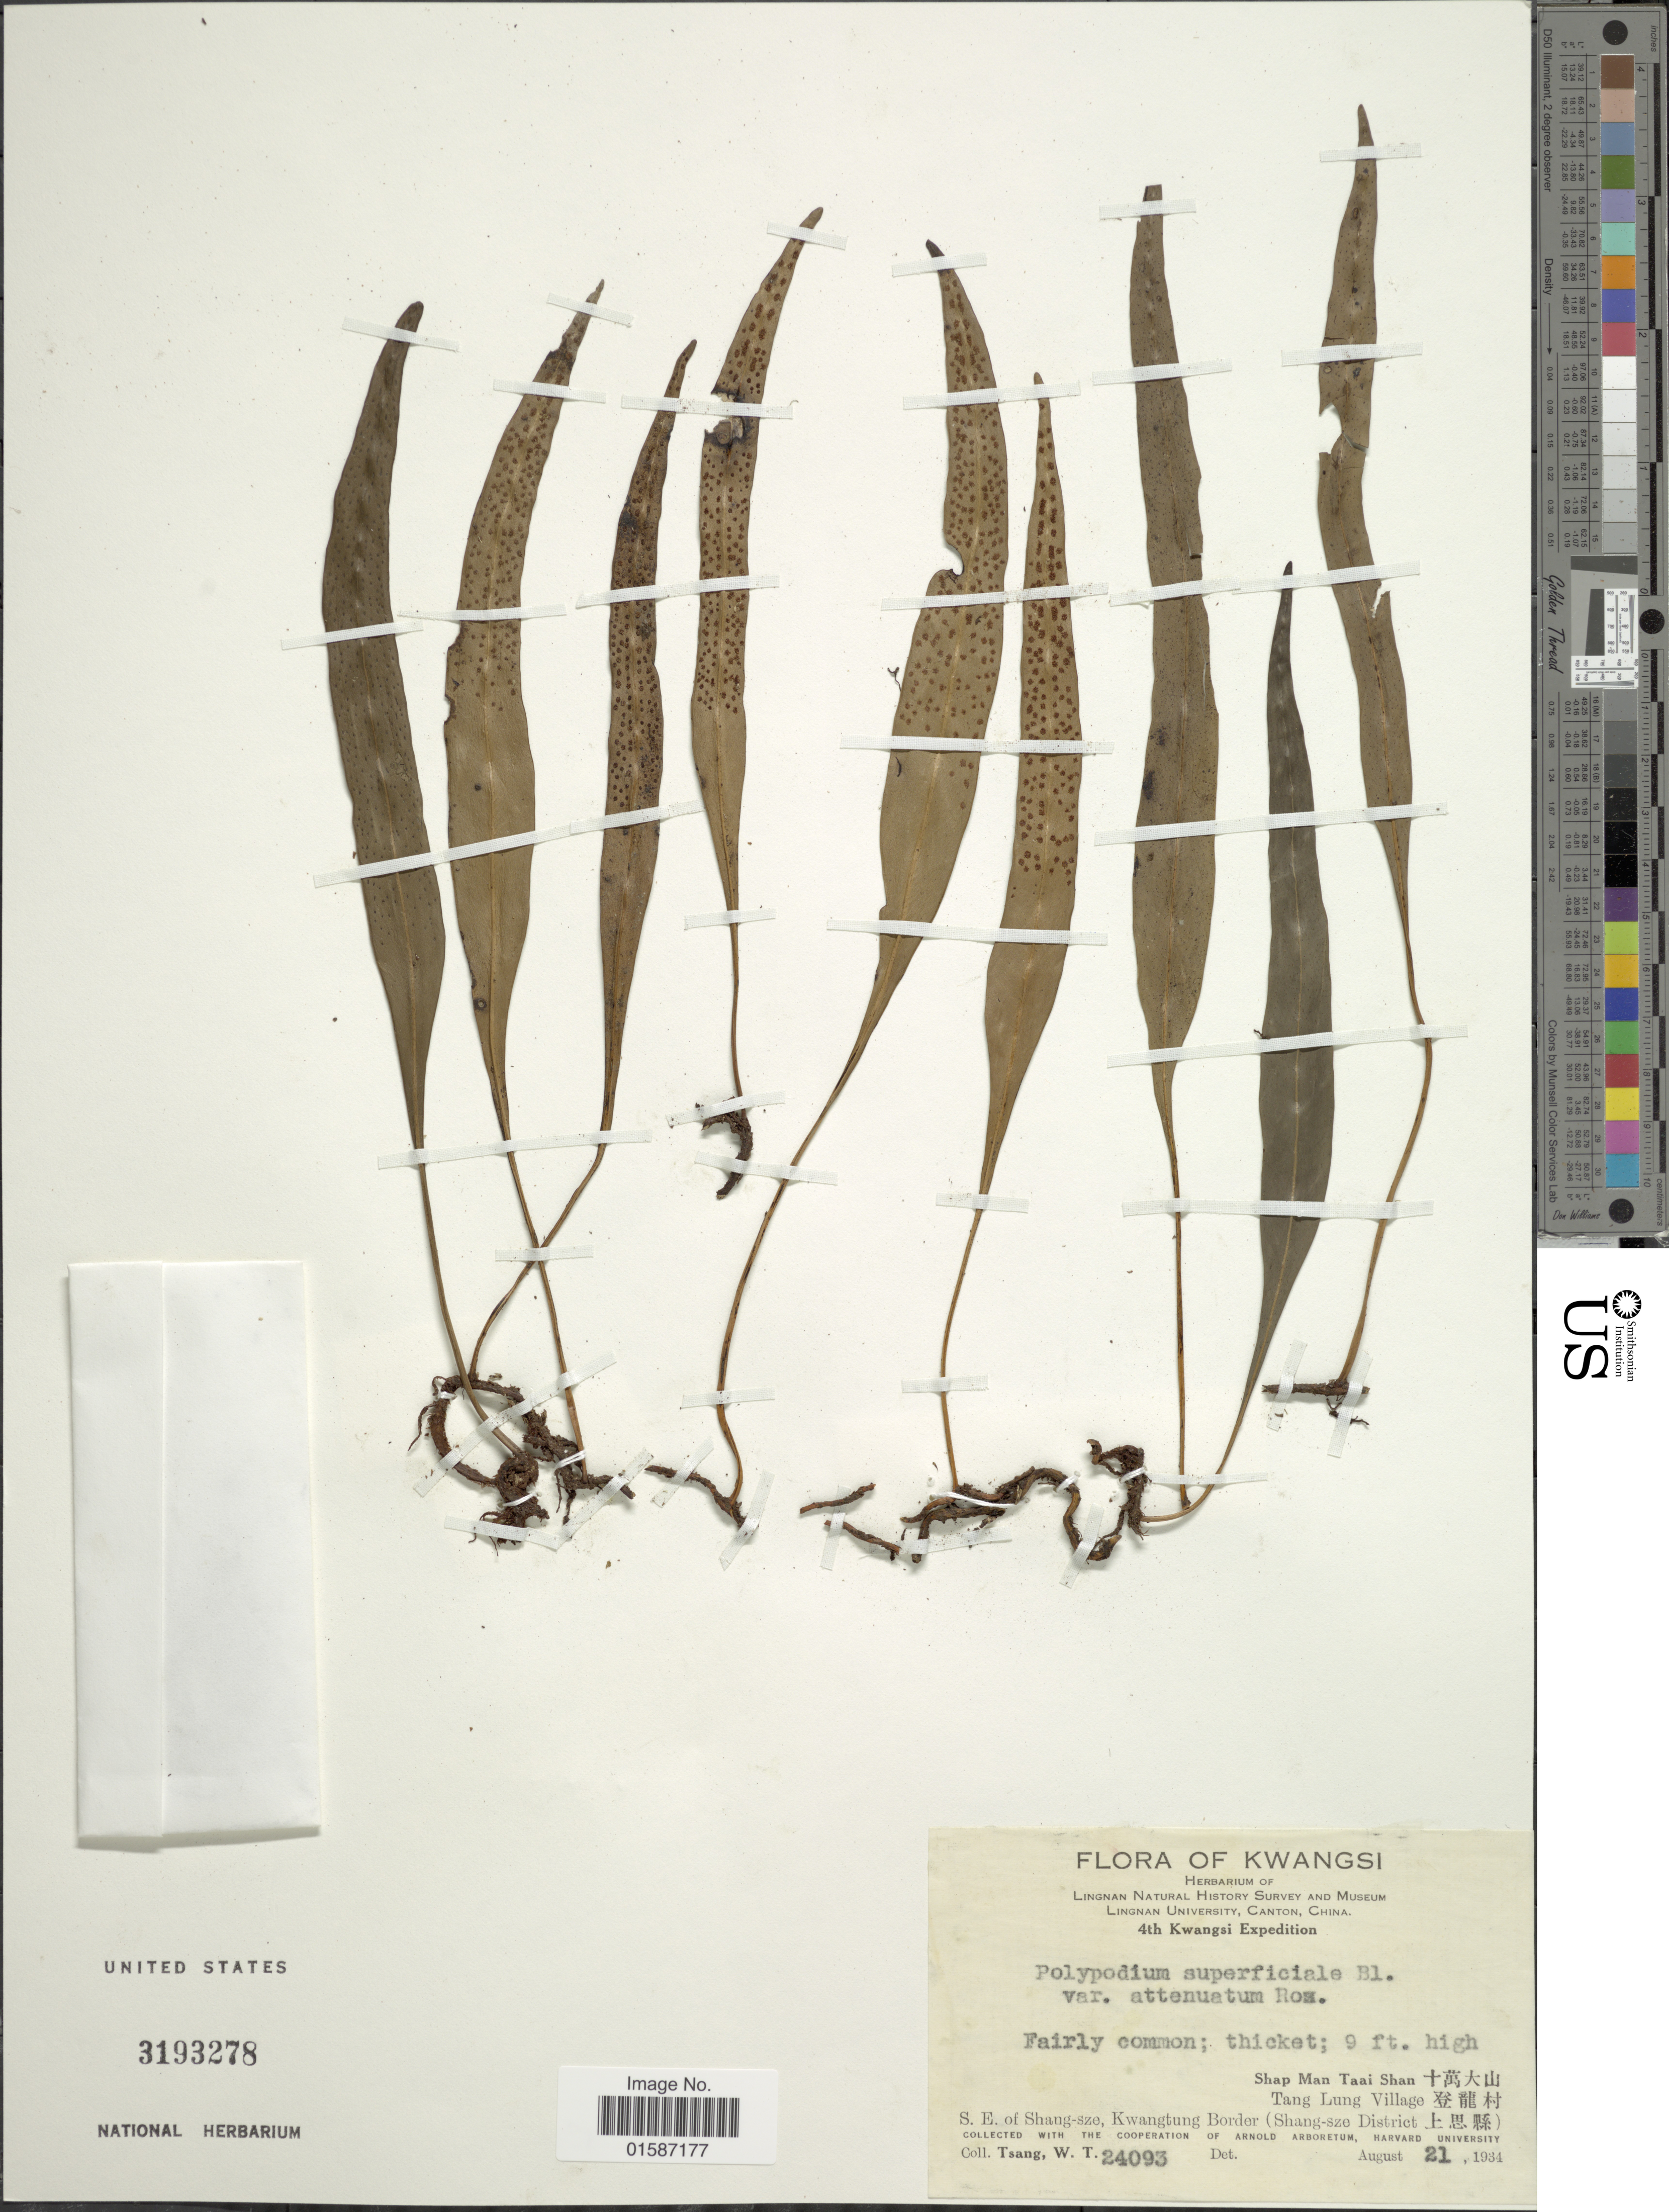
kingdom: Plantae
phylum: Tracheophyta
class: Polypodiopsida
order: Polypodiales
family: Polypodiaceae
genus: Lepidomicrosorium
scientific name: Lepidomicrosorium superficiale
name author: (Blume) Li S. Wang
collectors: W. T. Tsang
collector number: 24093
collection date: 1934-08-21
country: China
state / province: Guangxi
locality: Kwasi,Shan Man Taai Shan, Tang Lung Village S.E. of Shang-sze, Kwangtung Border (Shang-sze District,)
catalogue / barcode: US 3193278